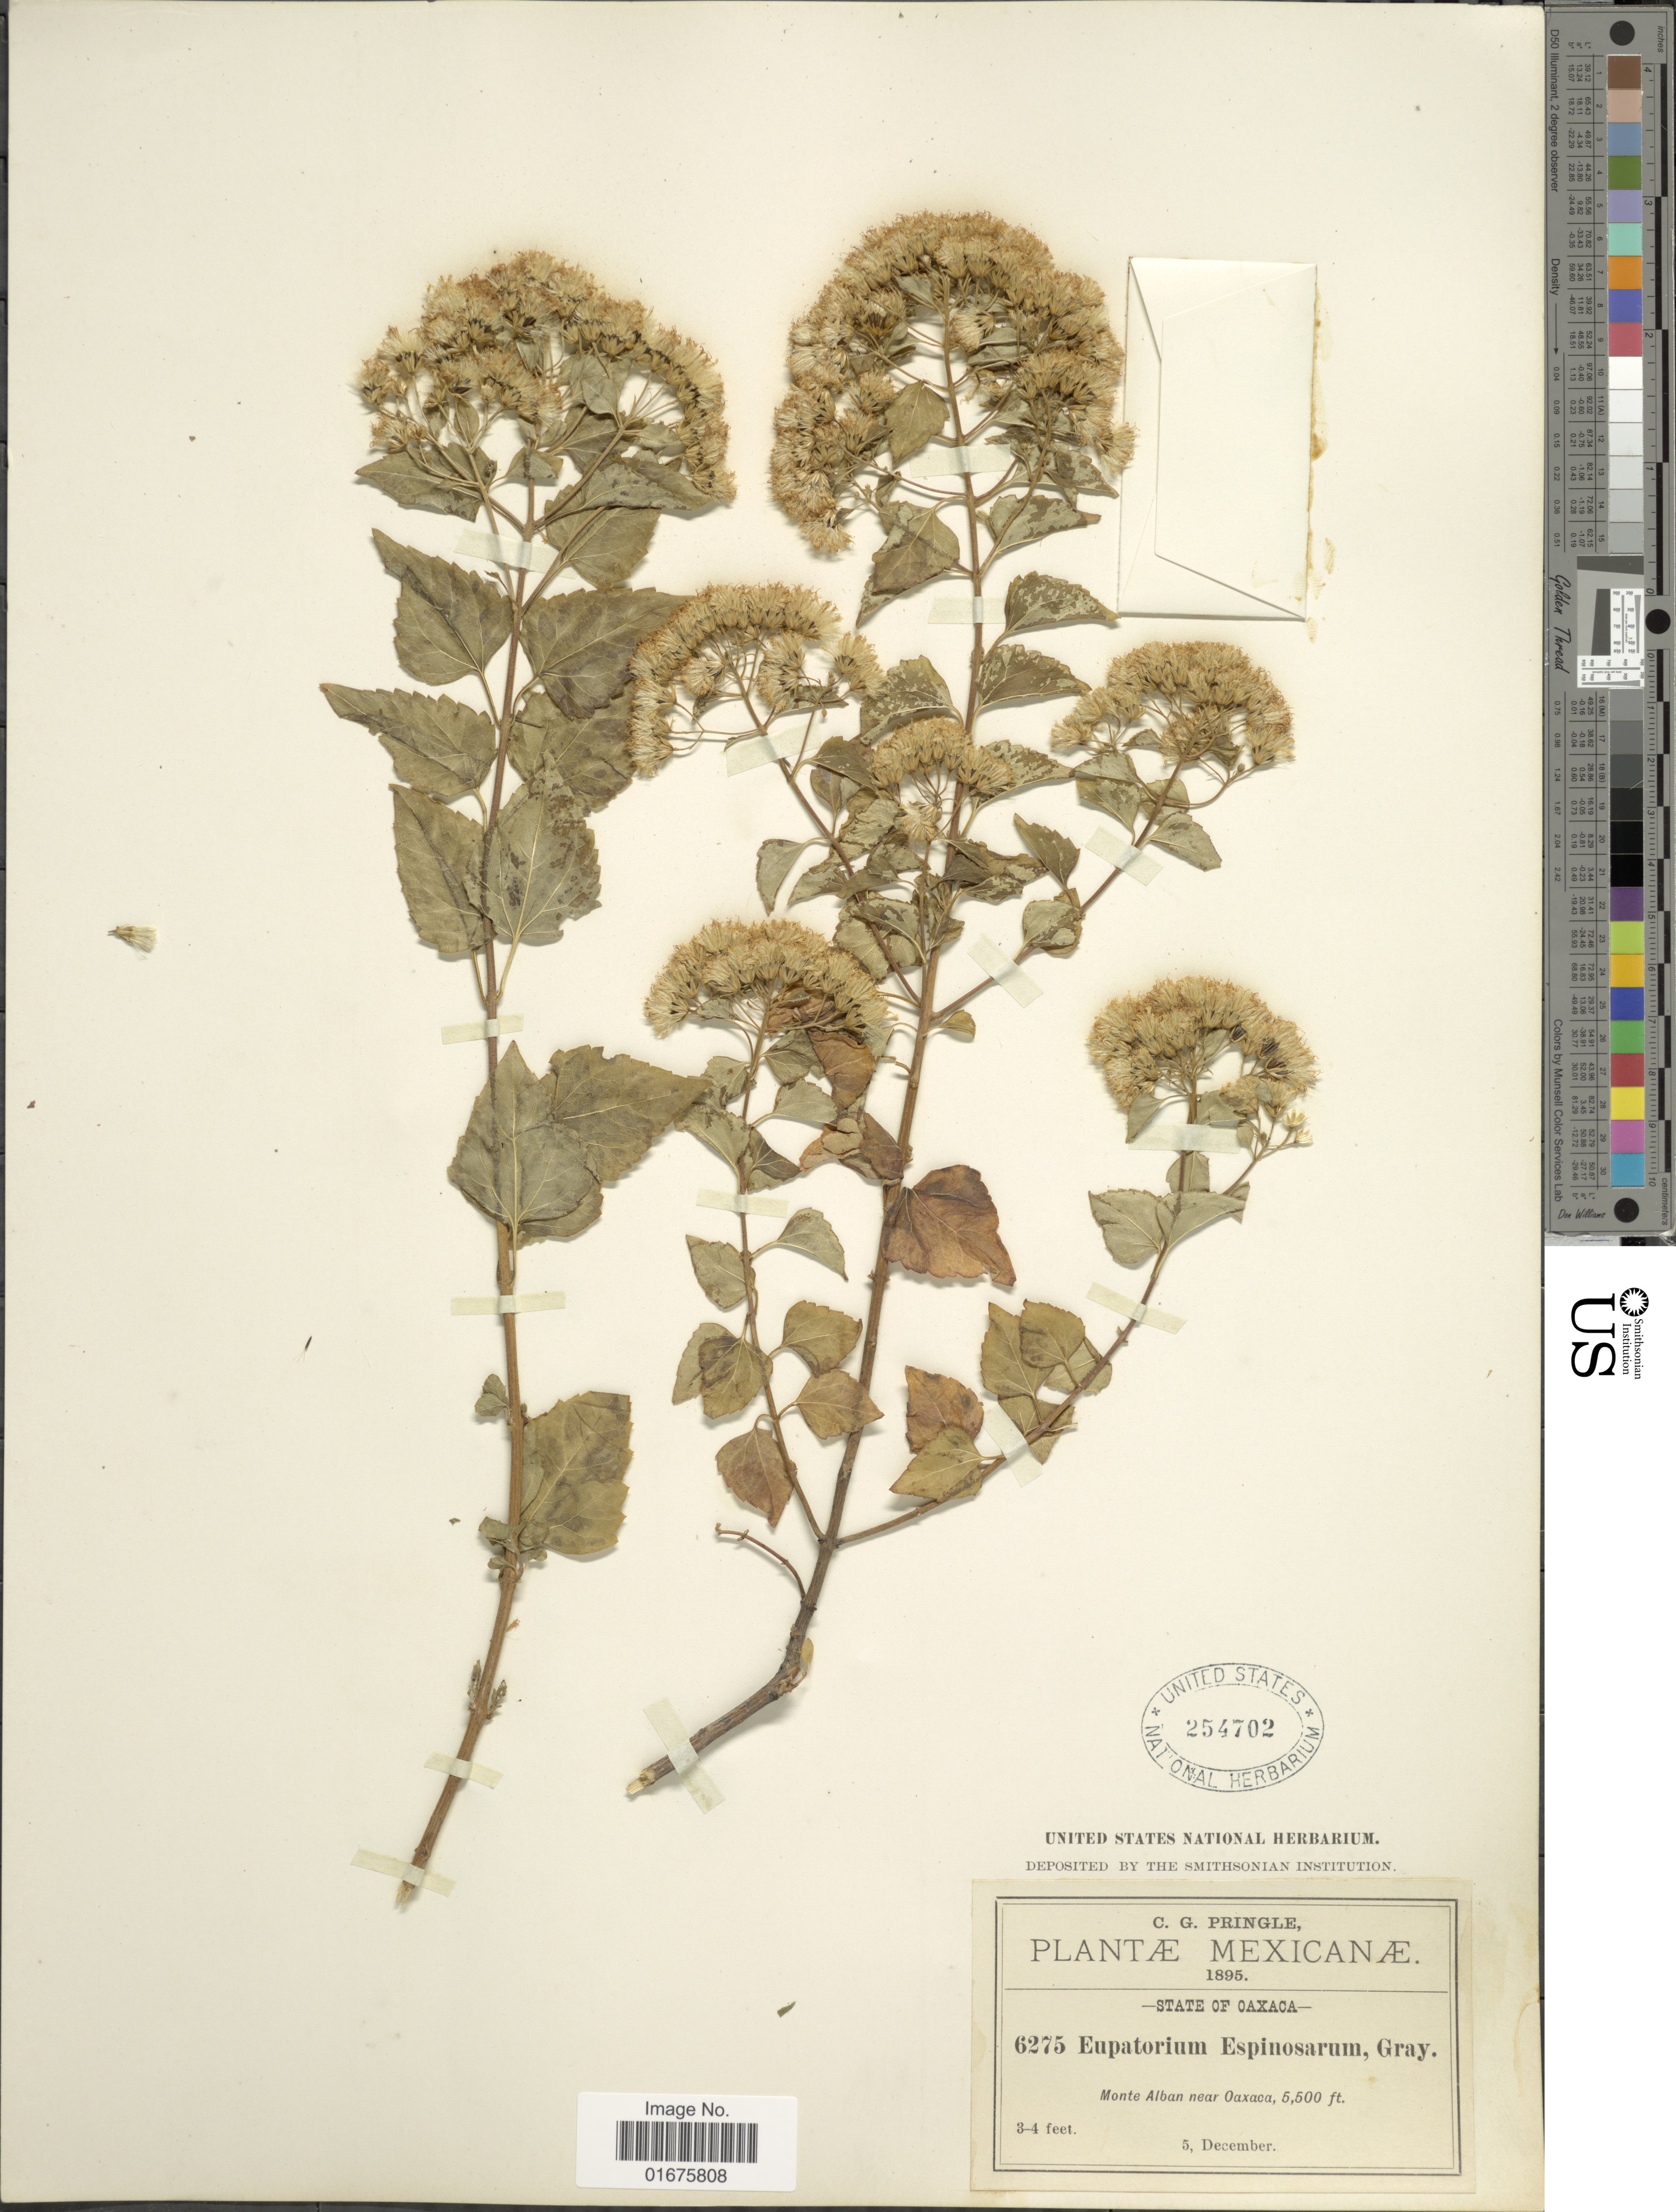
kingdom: Plantae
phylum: Tracheophyta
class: Magnoliopsida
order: Asterales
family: Asteraceae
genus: Ageratina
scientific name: Ageratina espinosarum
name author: (A. Gray) R.M. King & H. Rob.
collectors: C. G. Pringle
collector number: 6275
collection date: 1895-12-05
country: Mexico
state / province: Oaxaca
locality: Monte Alban near Oaxaca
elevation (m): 1676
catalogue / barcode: US 254702